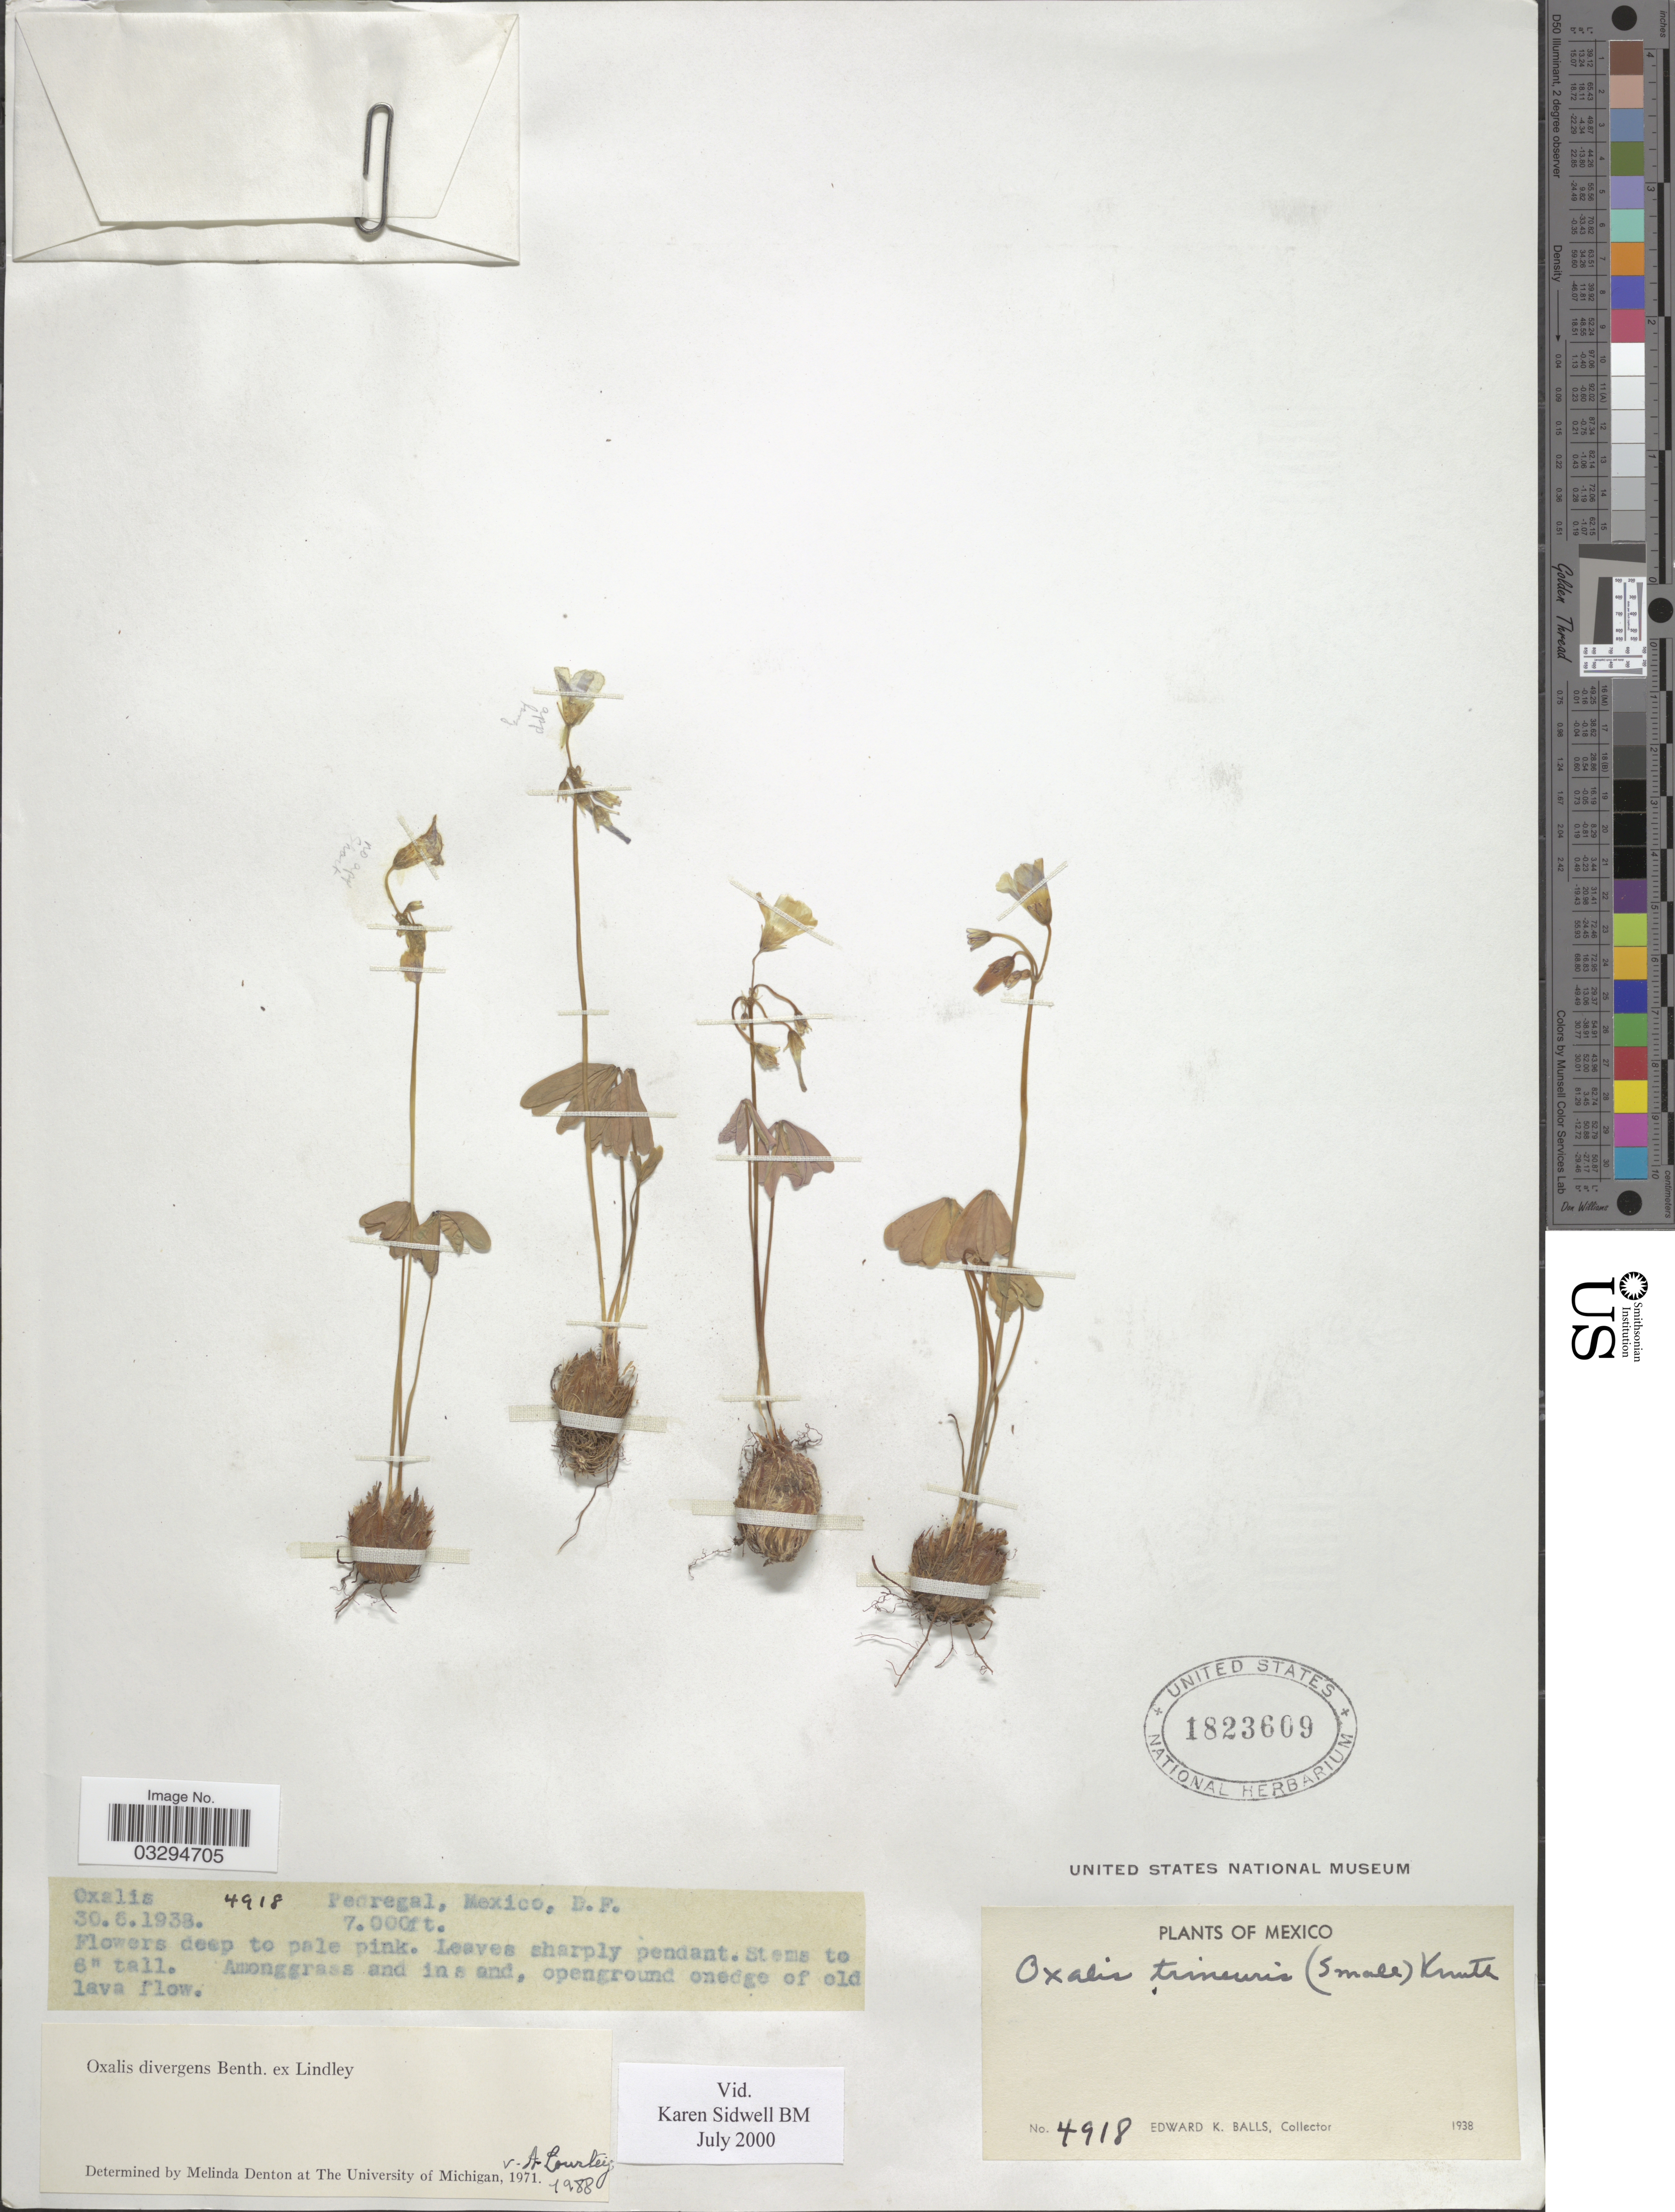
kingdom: Plantae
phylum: Tracheophyta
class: Magnoliopsida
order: Oxalidales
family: Oxalidaceae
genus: Oxalis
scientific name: Oxalis divergens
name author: Benth. ex Lindl.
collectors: E. K. Balls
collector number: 4918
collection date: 1938-06-30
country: Mexico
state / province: Distrito Federal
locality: Pedregal.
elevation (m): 2134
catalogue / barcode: US 1823609